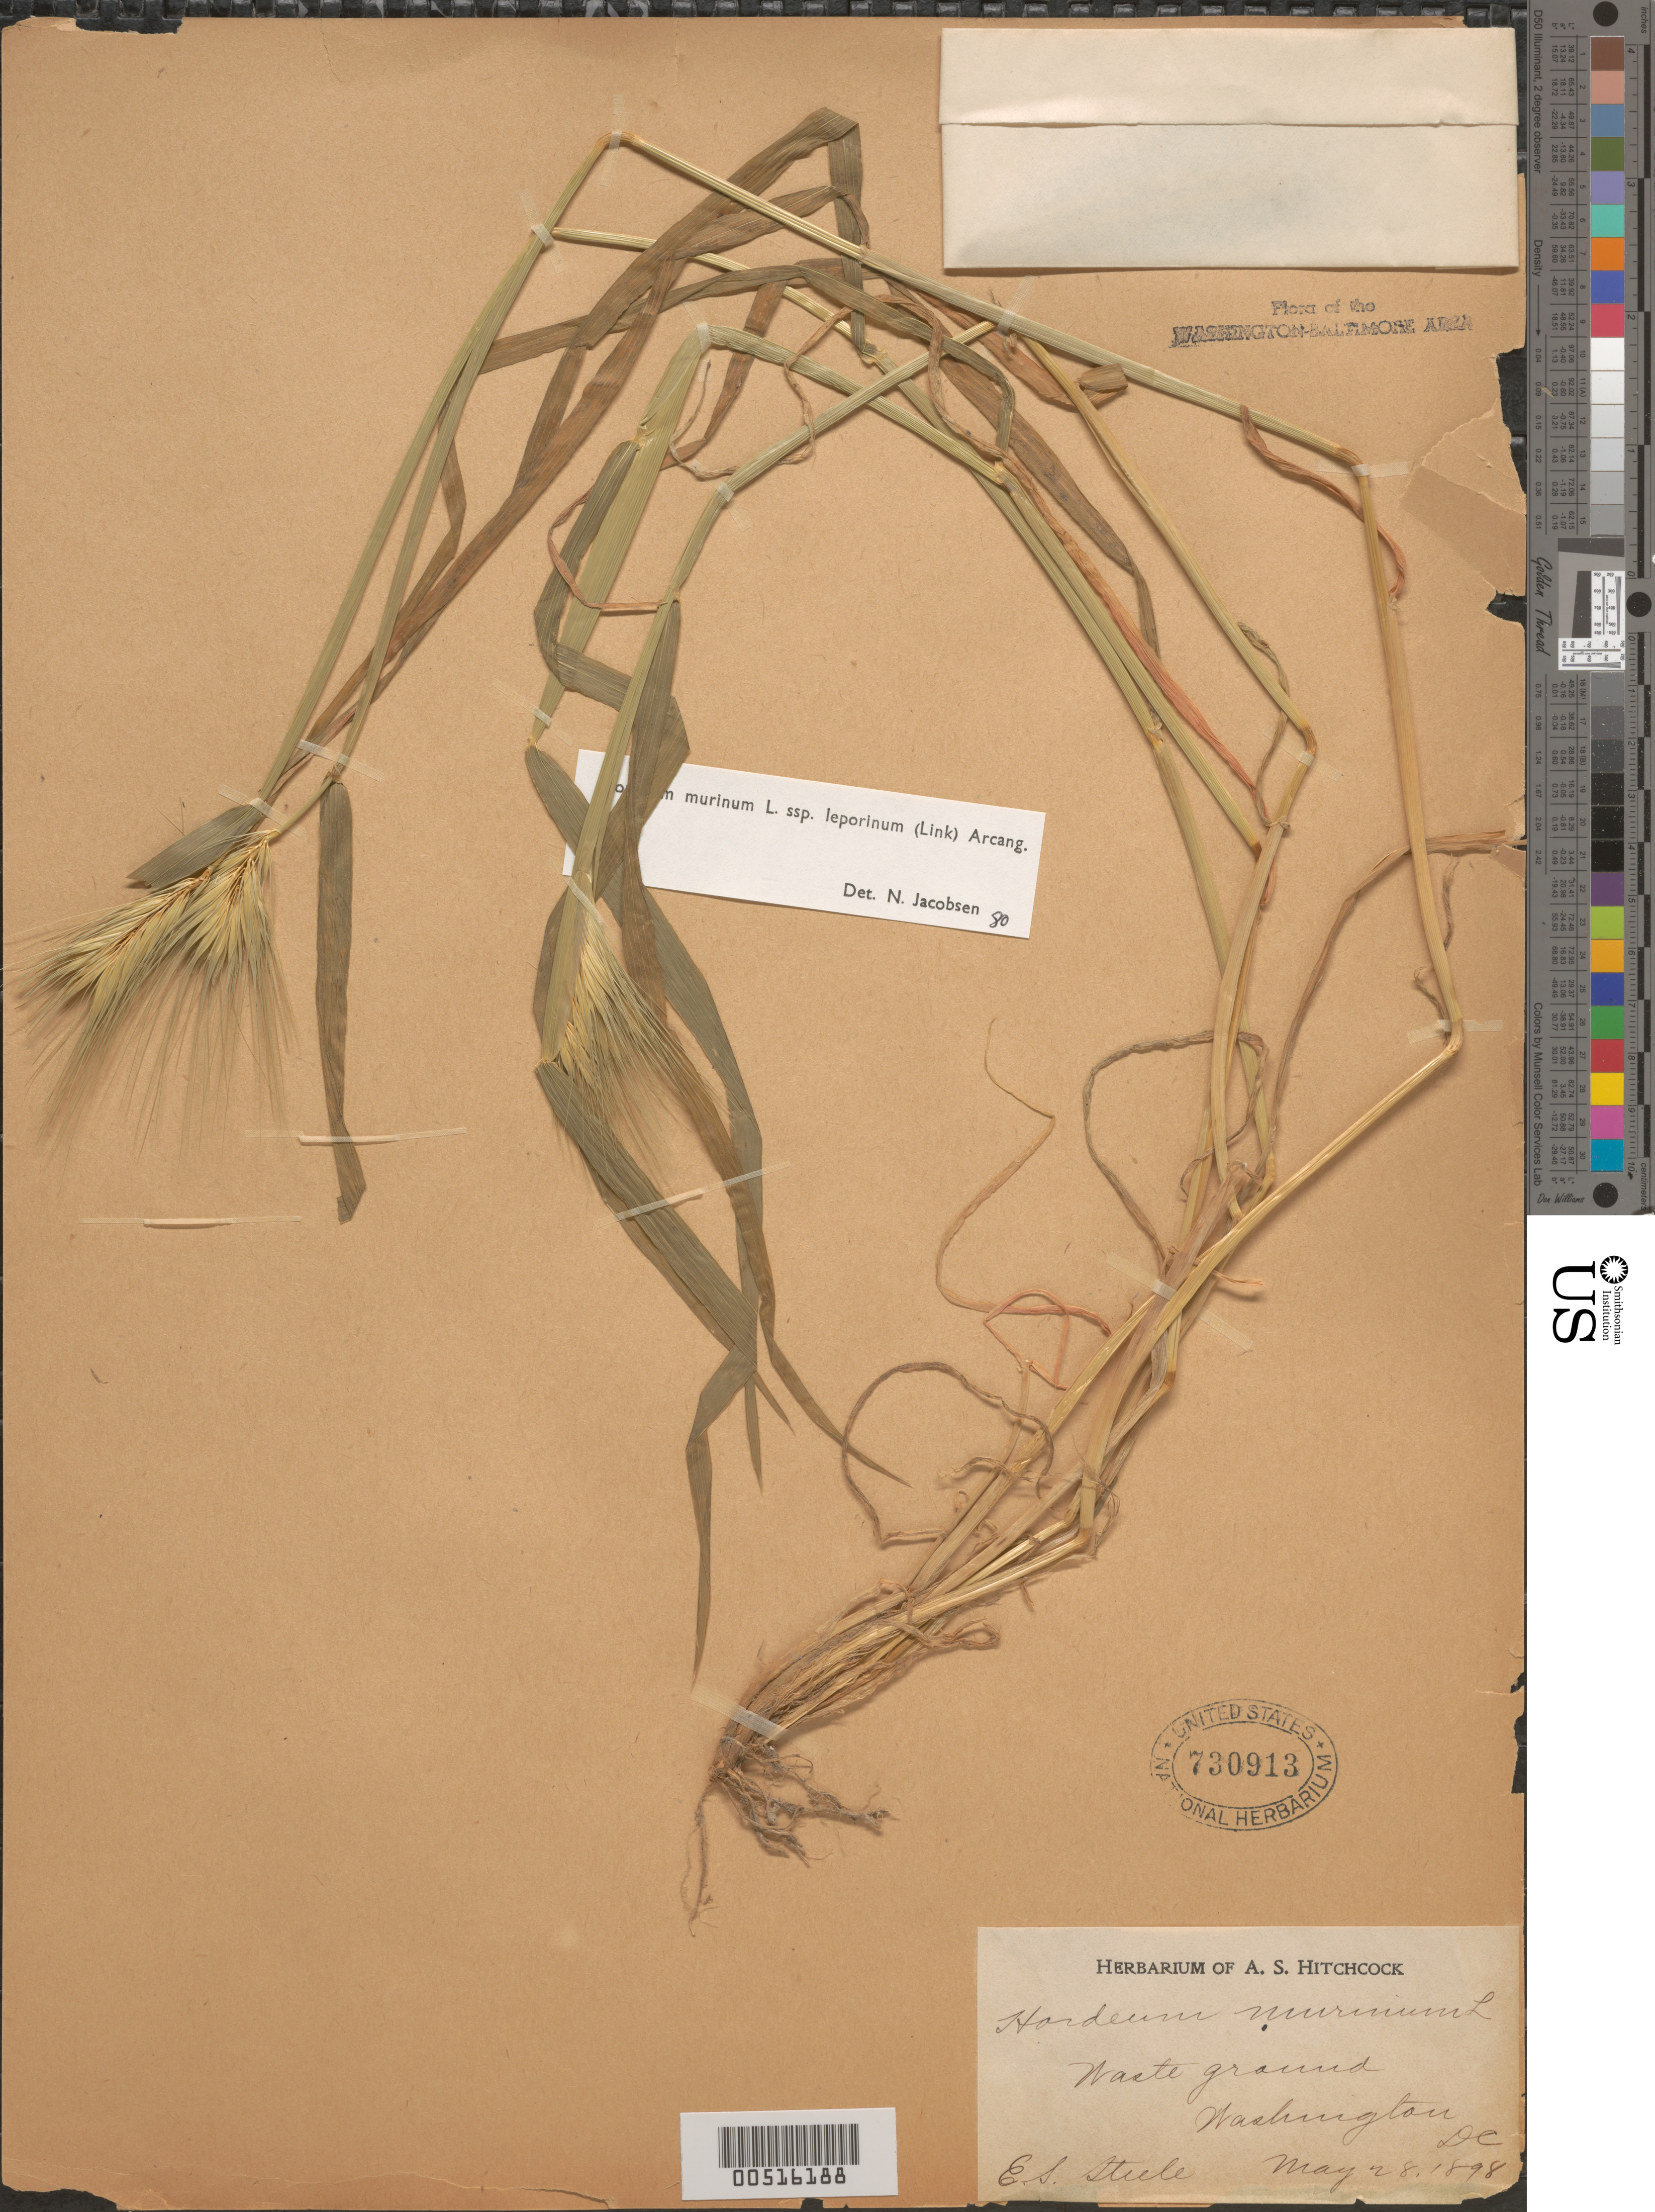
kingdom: Plantae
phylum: Tracheophyta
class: Liliopsida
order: Poales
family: Poaceae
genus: Hordeum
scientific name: Hordeum murinum subsp. leporinum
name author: (Link) Arcang.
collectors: E. Steele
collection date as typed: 28 May 1898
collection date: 1898-05-28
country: United States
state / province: District of Columbia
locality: Washington DC area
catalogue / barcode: US 730913